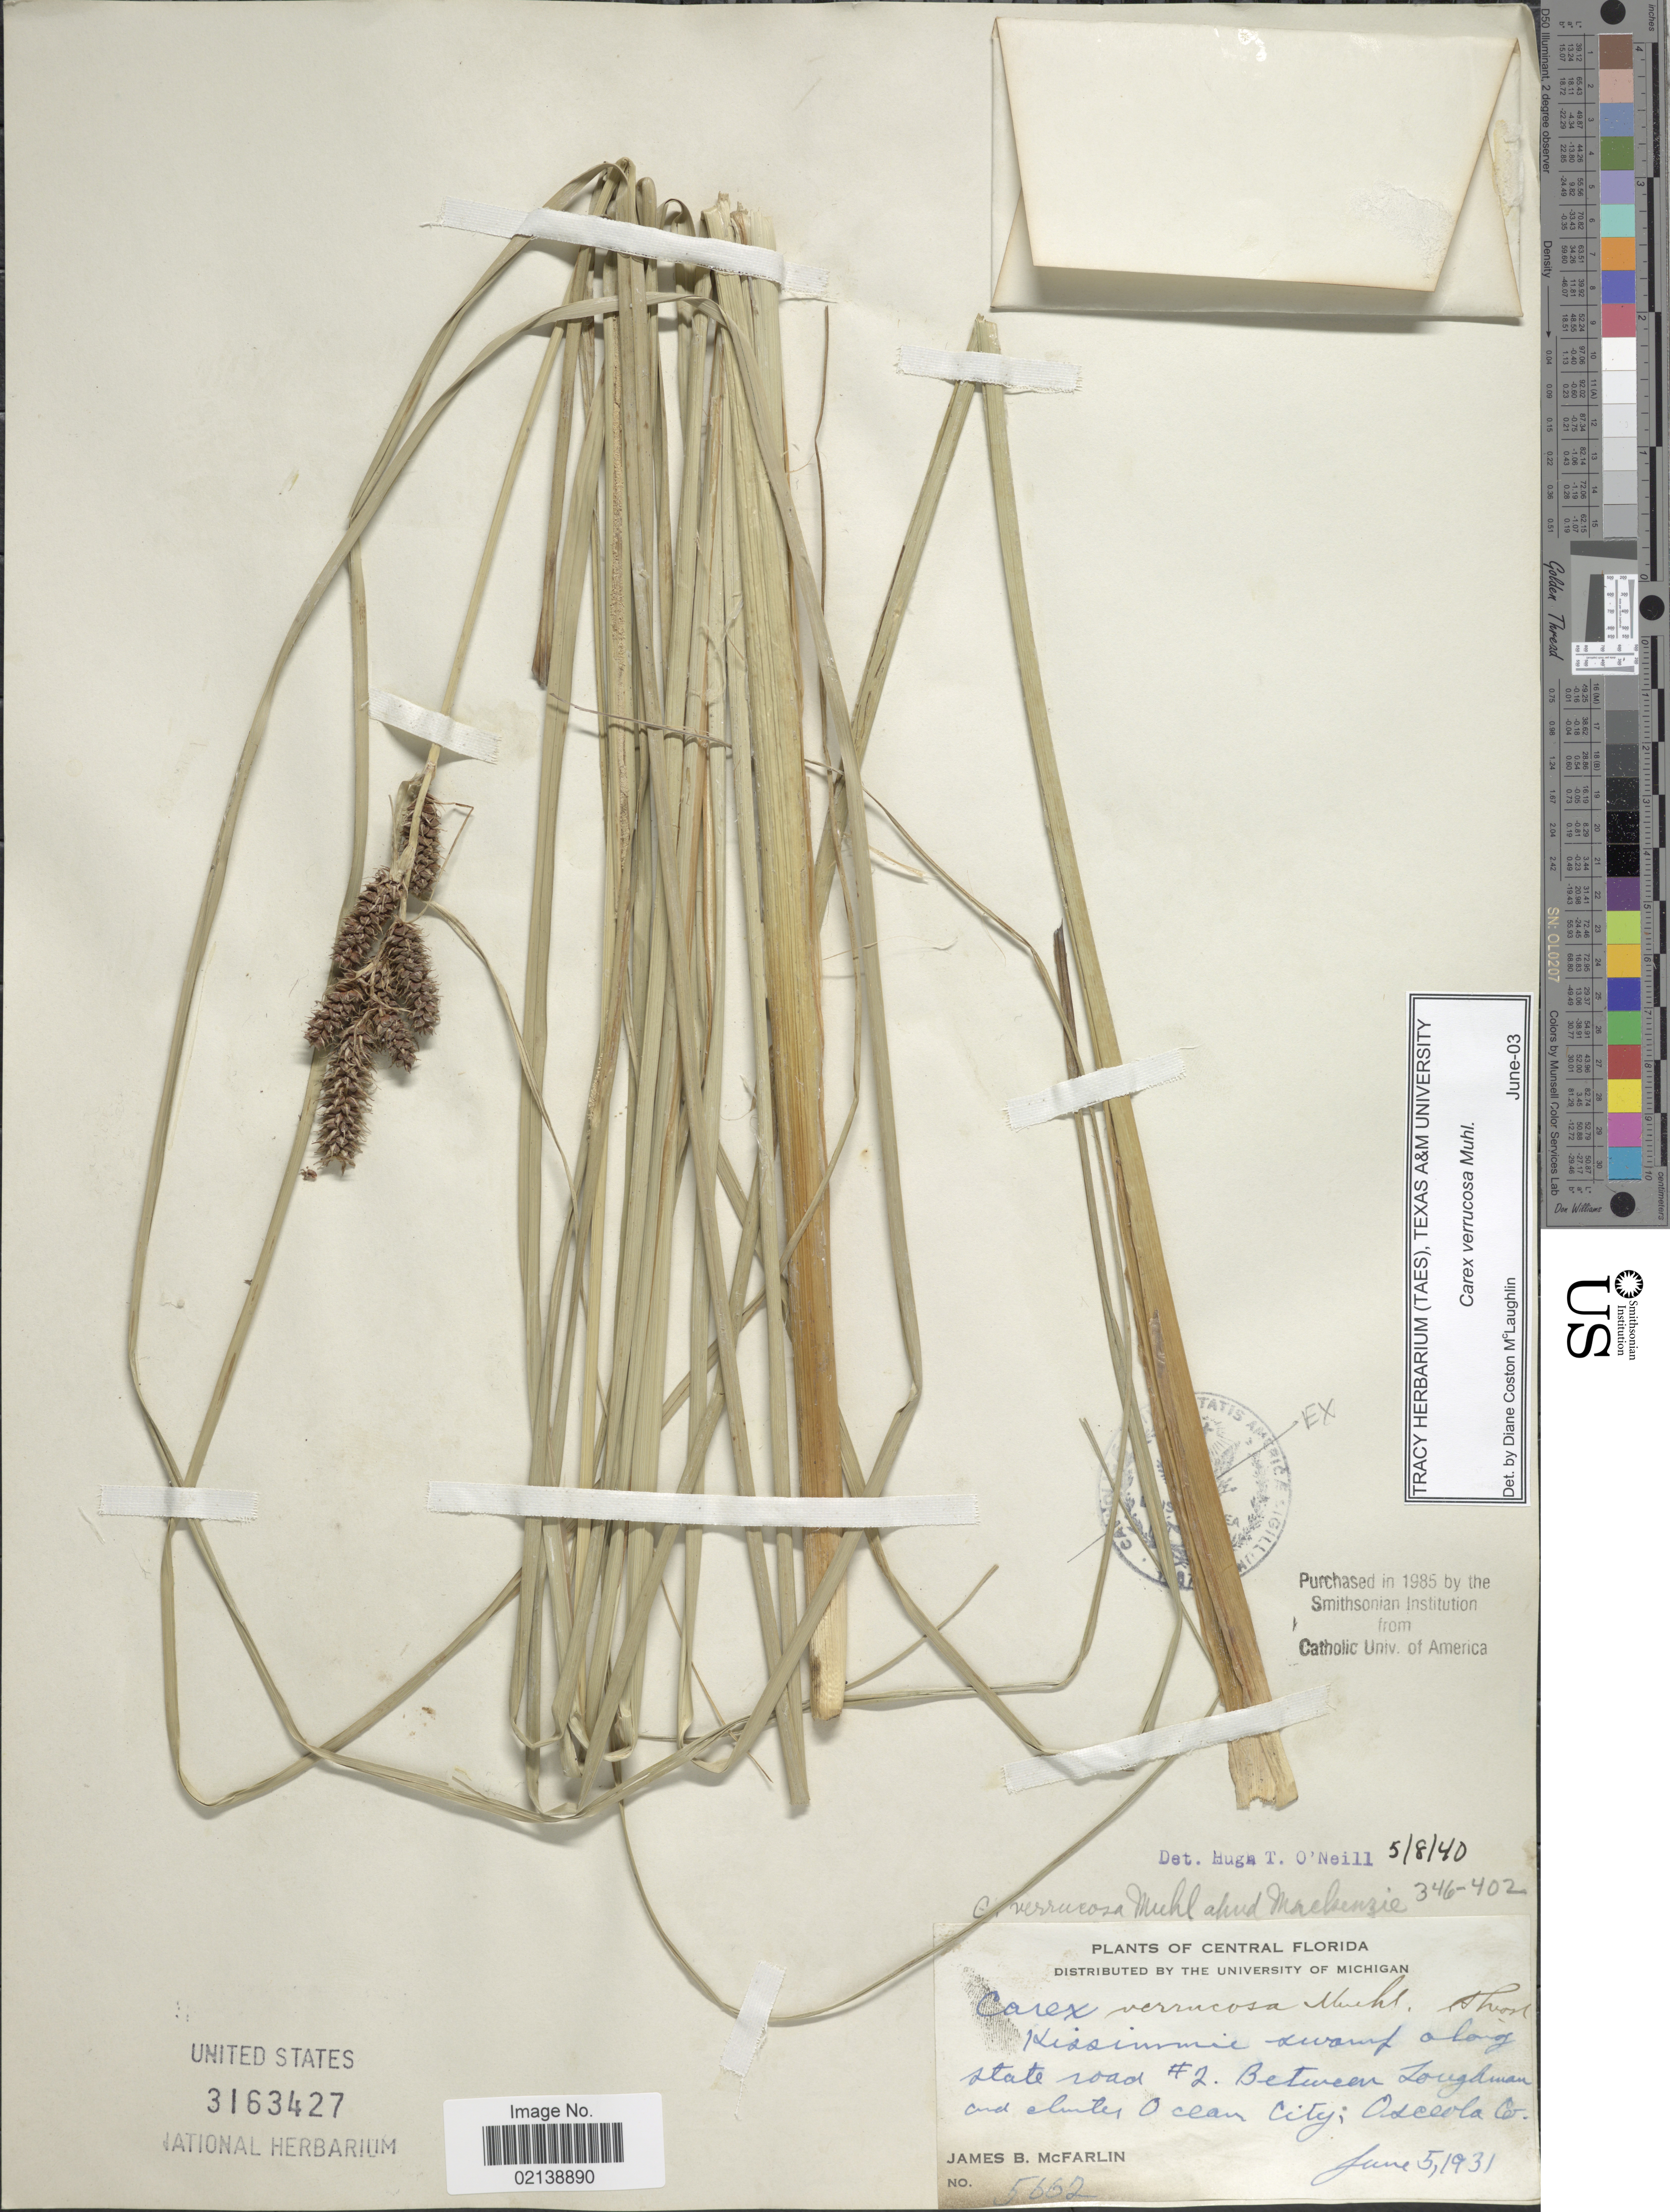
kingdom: Plantae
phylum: Tracheophyta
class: Liliopsida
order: Poales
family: Cyperaceae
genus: Carex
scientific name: Carex verrucosa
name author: Muhl.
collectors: J. McFarlin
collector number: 5662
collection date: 1931-06-05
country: United States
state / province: Florida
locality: Kissimmie swamp along State Road #2. Between Loughman and Ocean City; Osceola Co.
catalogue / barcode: US 3163427